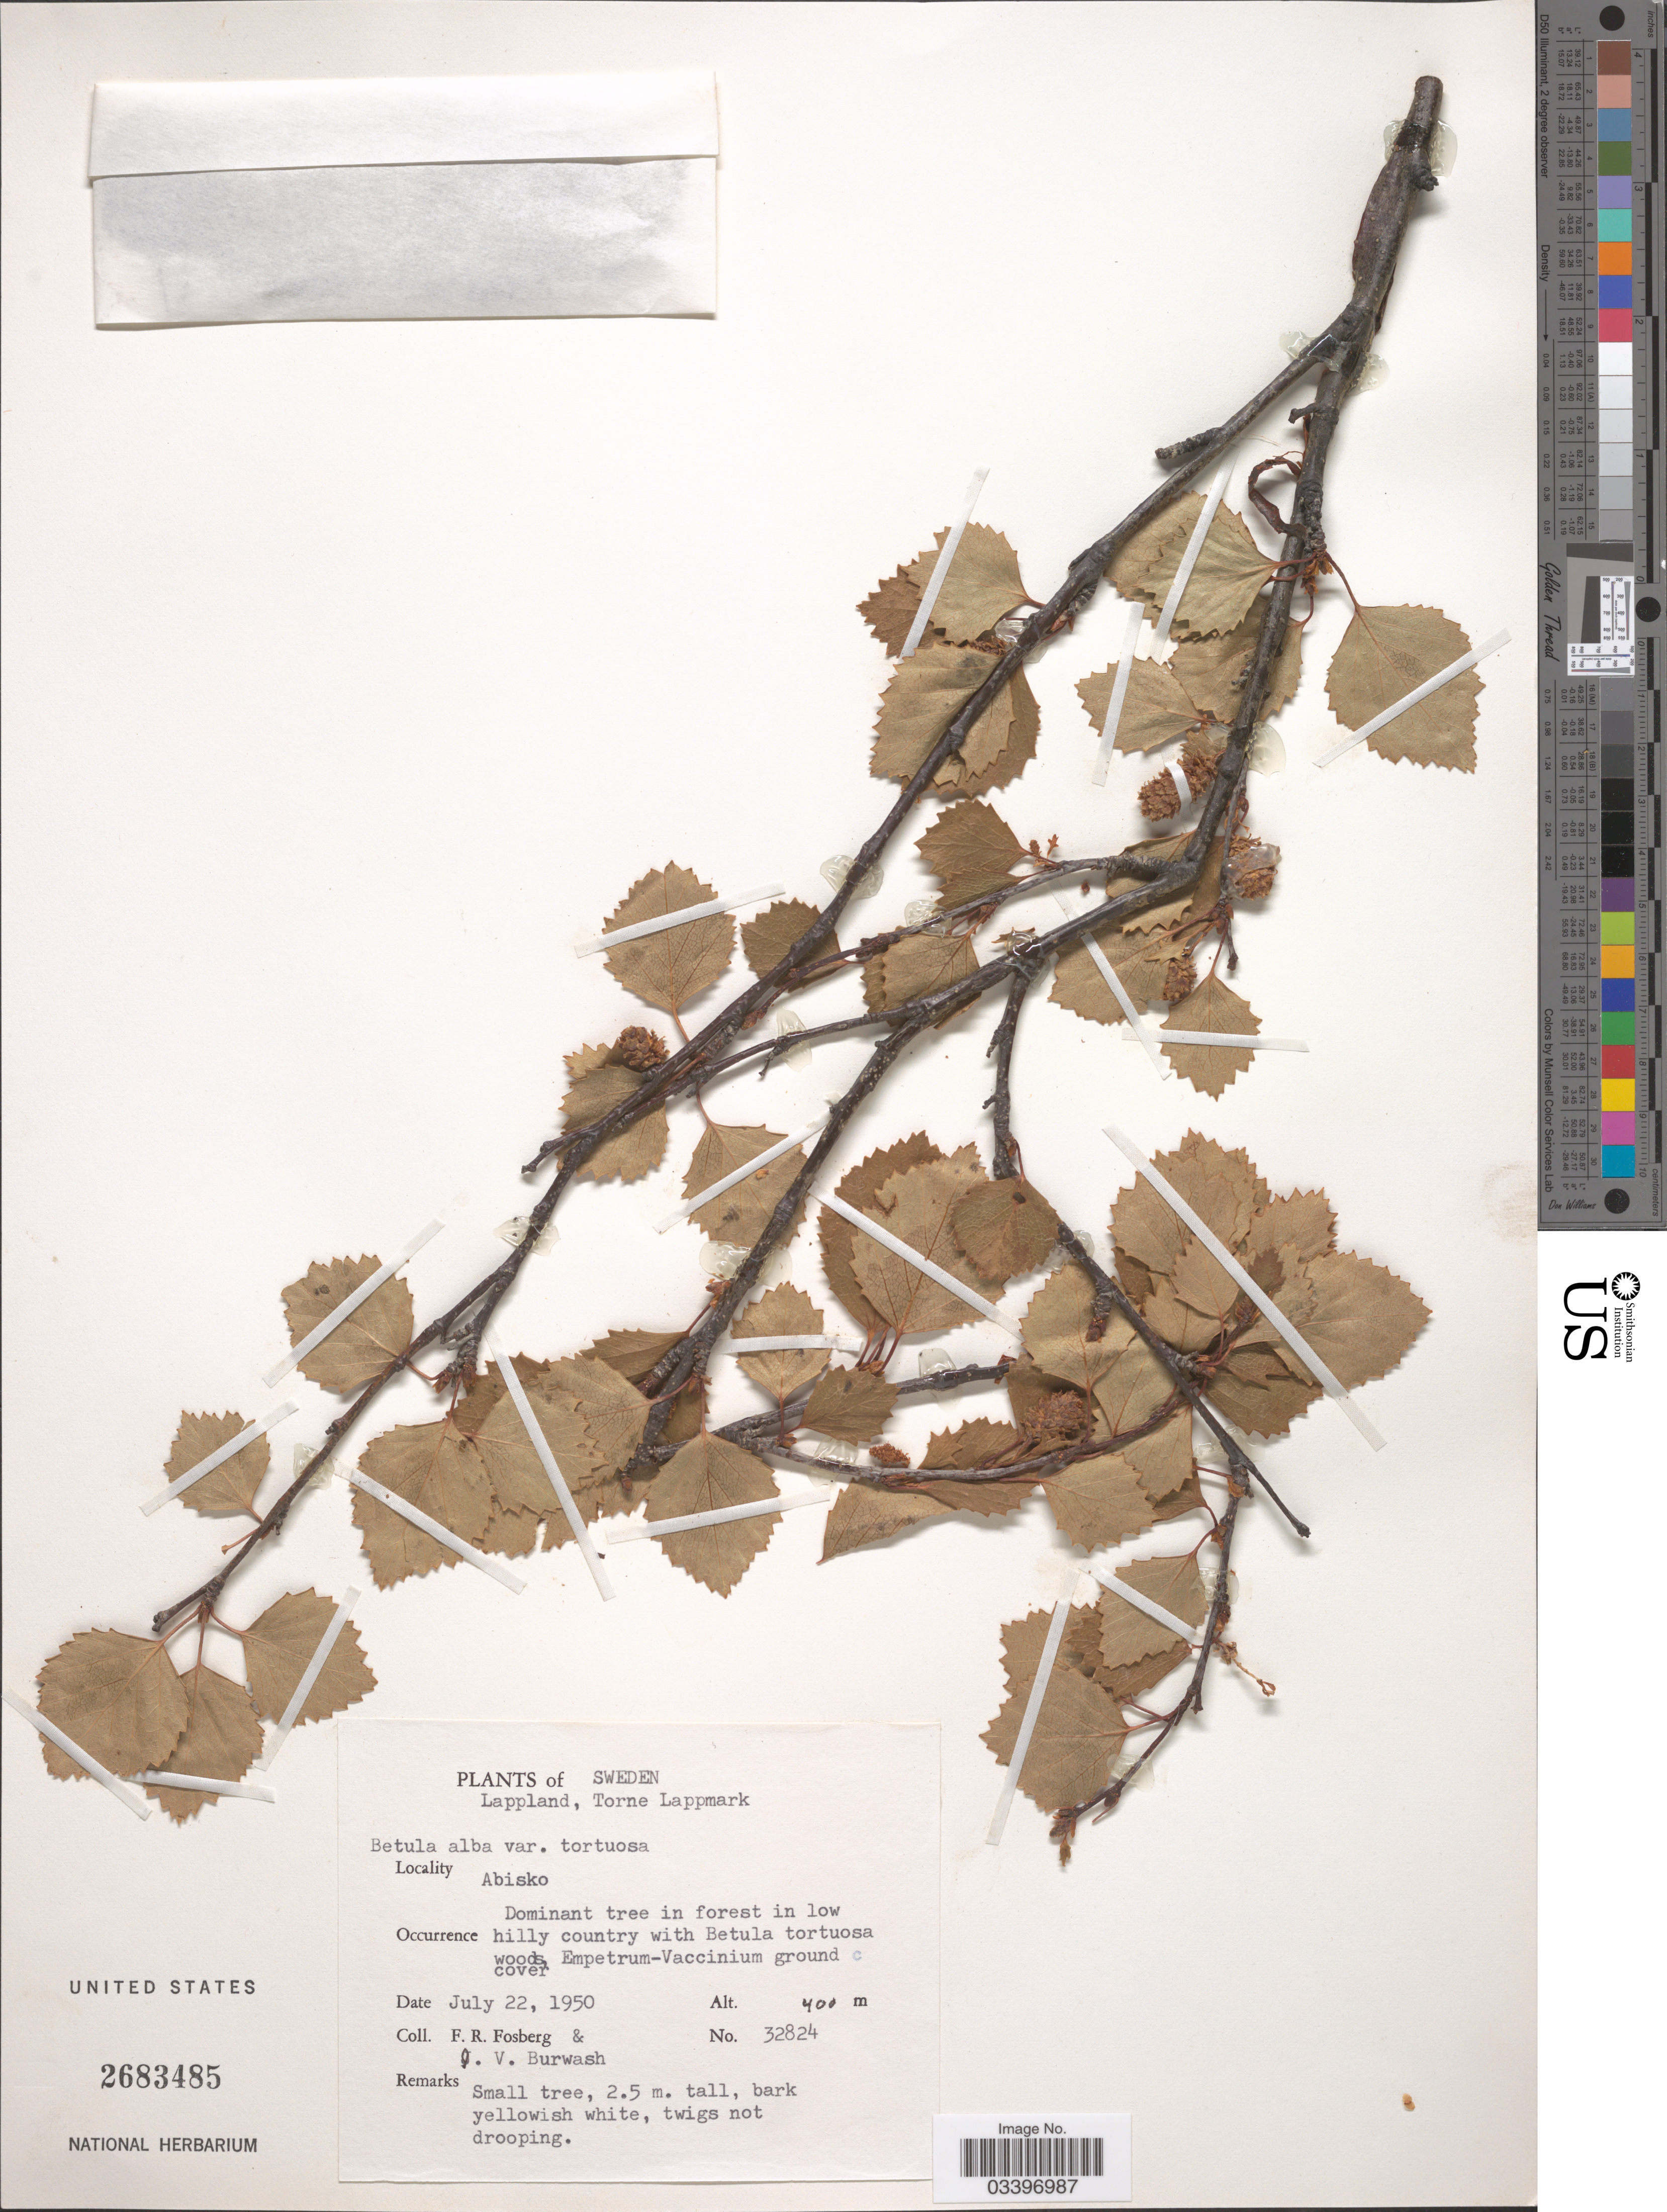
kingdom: Plantae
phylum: Tracheophyta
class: Magnoliopsida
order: Fagales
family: Betulaceae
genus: Betula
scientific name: Betula alba subsp. tortuosa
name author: (Ledeb.) Regel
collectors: F. R. Fosberg & J. Burwash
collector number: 32824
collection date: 1950-07-22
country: Sweden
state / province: Norrbotten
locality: Lappland, Torne Lappmark. Abisko.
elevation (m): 400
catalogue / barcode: US 2683485